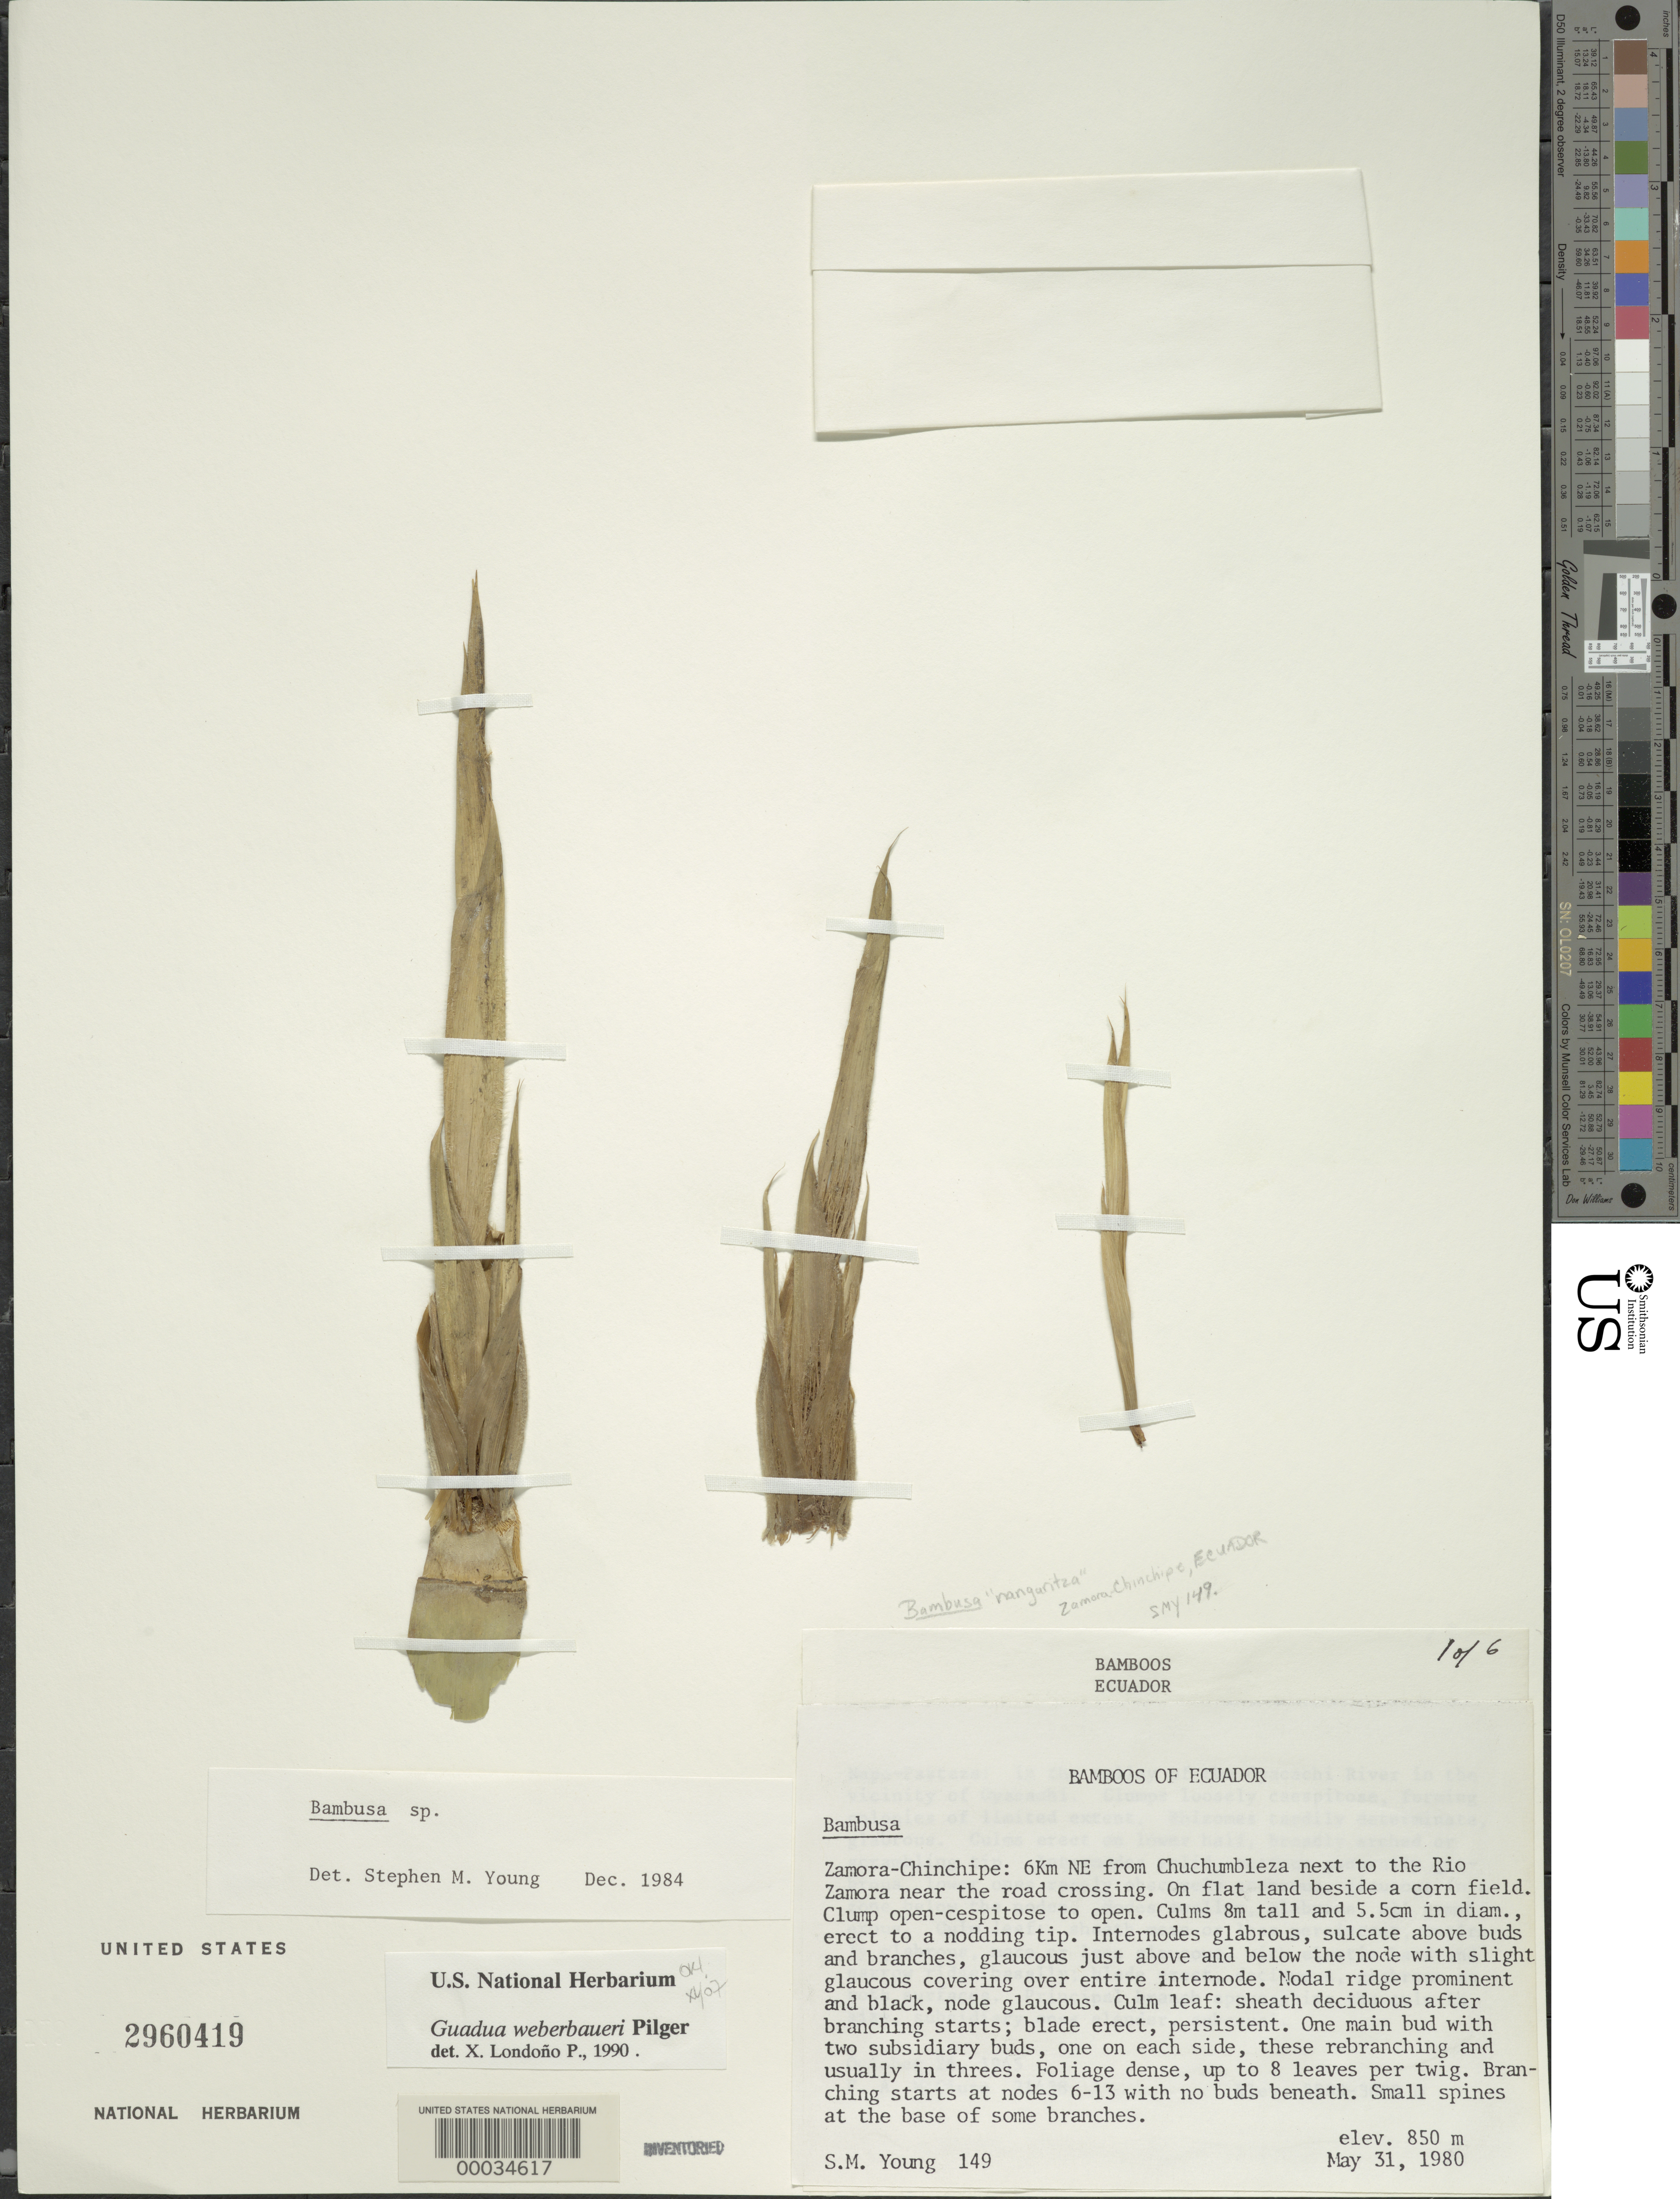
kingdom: Plantae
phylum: Tracheophyta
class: Liliopsida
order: Poales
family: Poaceae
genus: Guadua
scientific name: Guadua weberbaueri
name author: Pilg.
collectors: S. Young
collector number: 149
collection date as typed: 31 May 1980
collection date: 1980-05-31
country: Ecuador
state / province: Zamora-Chinchipe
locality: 6 km NEfrom chuchumbleza next to the Rio Zamora near the road crossing beside a corn field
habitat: Flat land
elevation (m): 850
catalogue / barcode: US 2960419